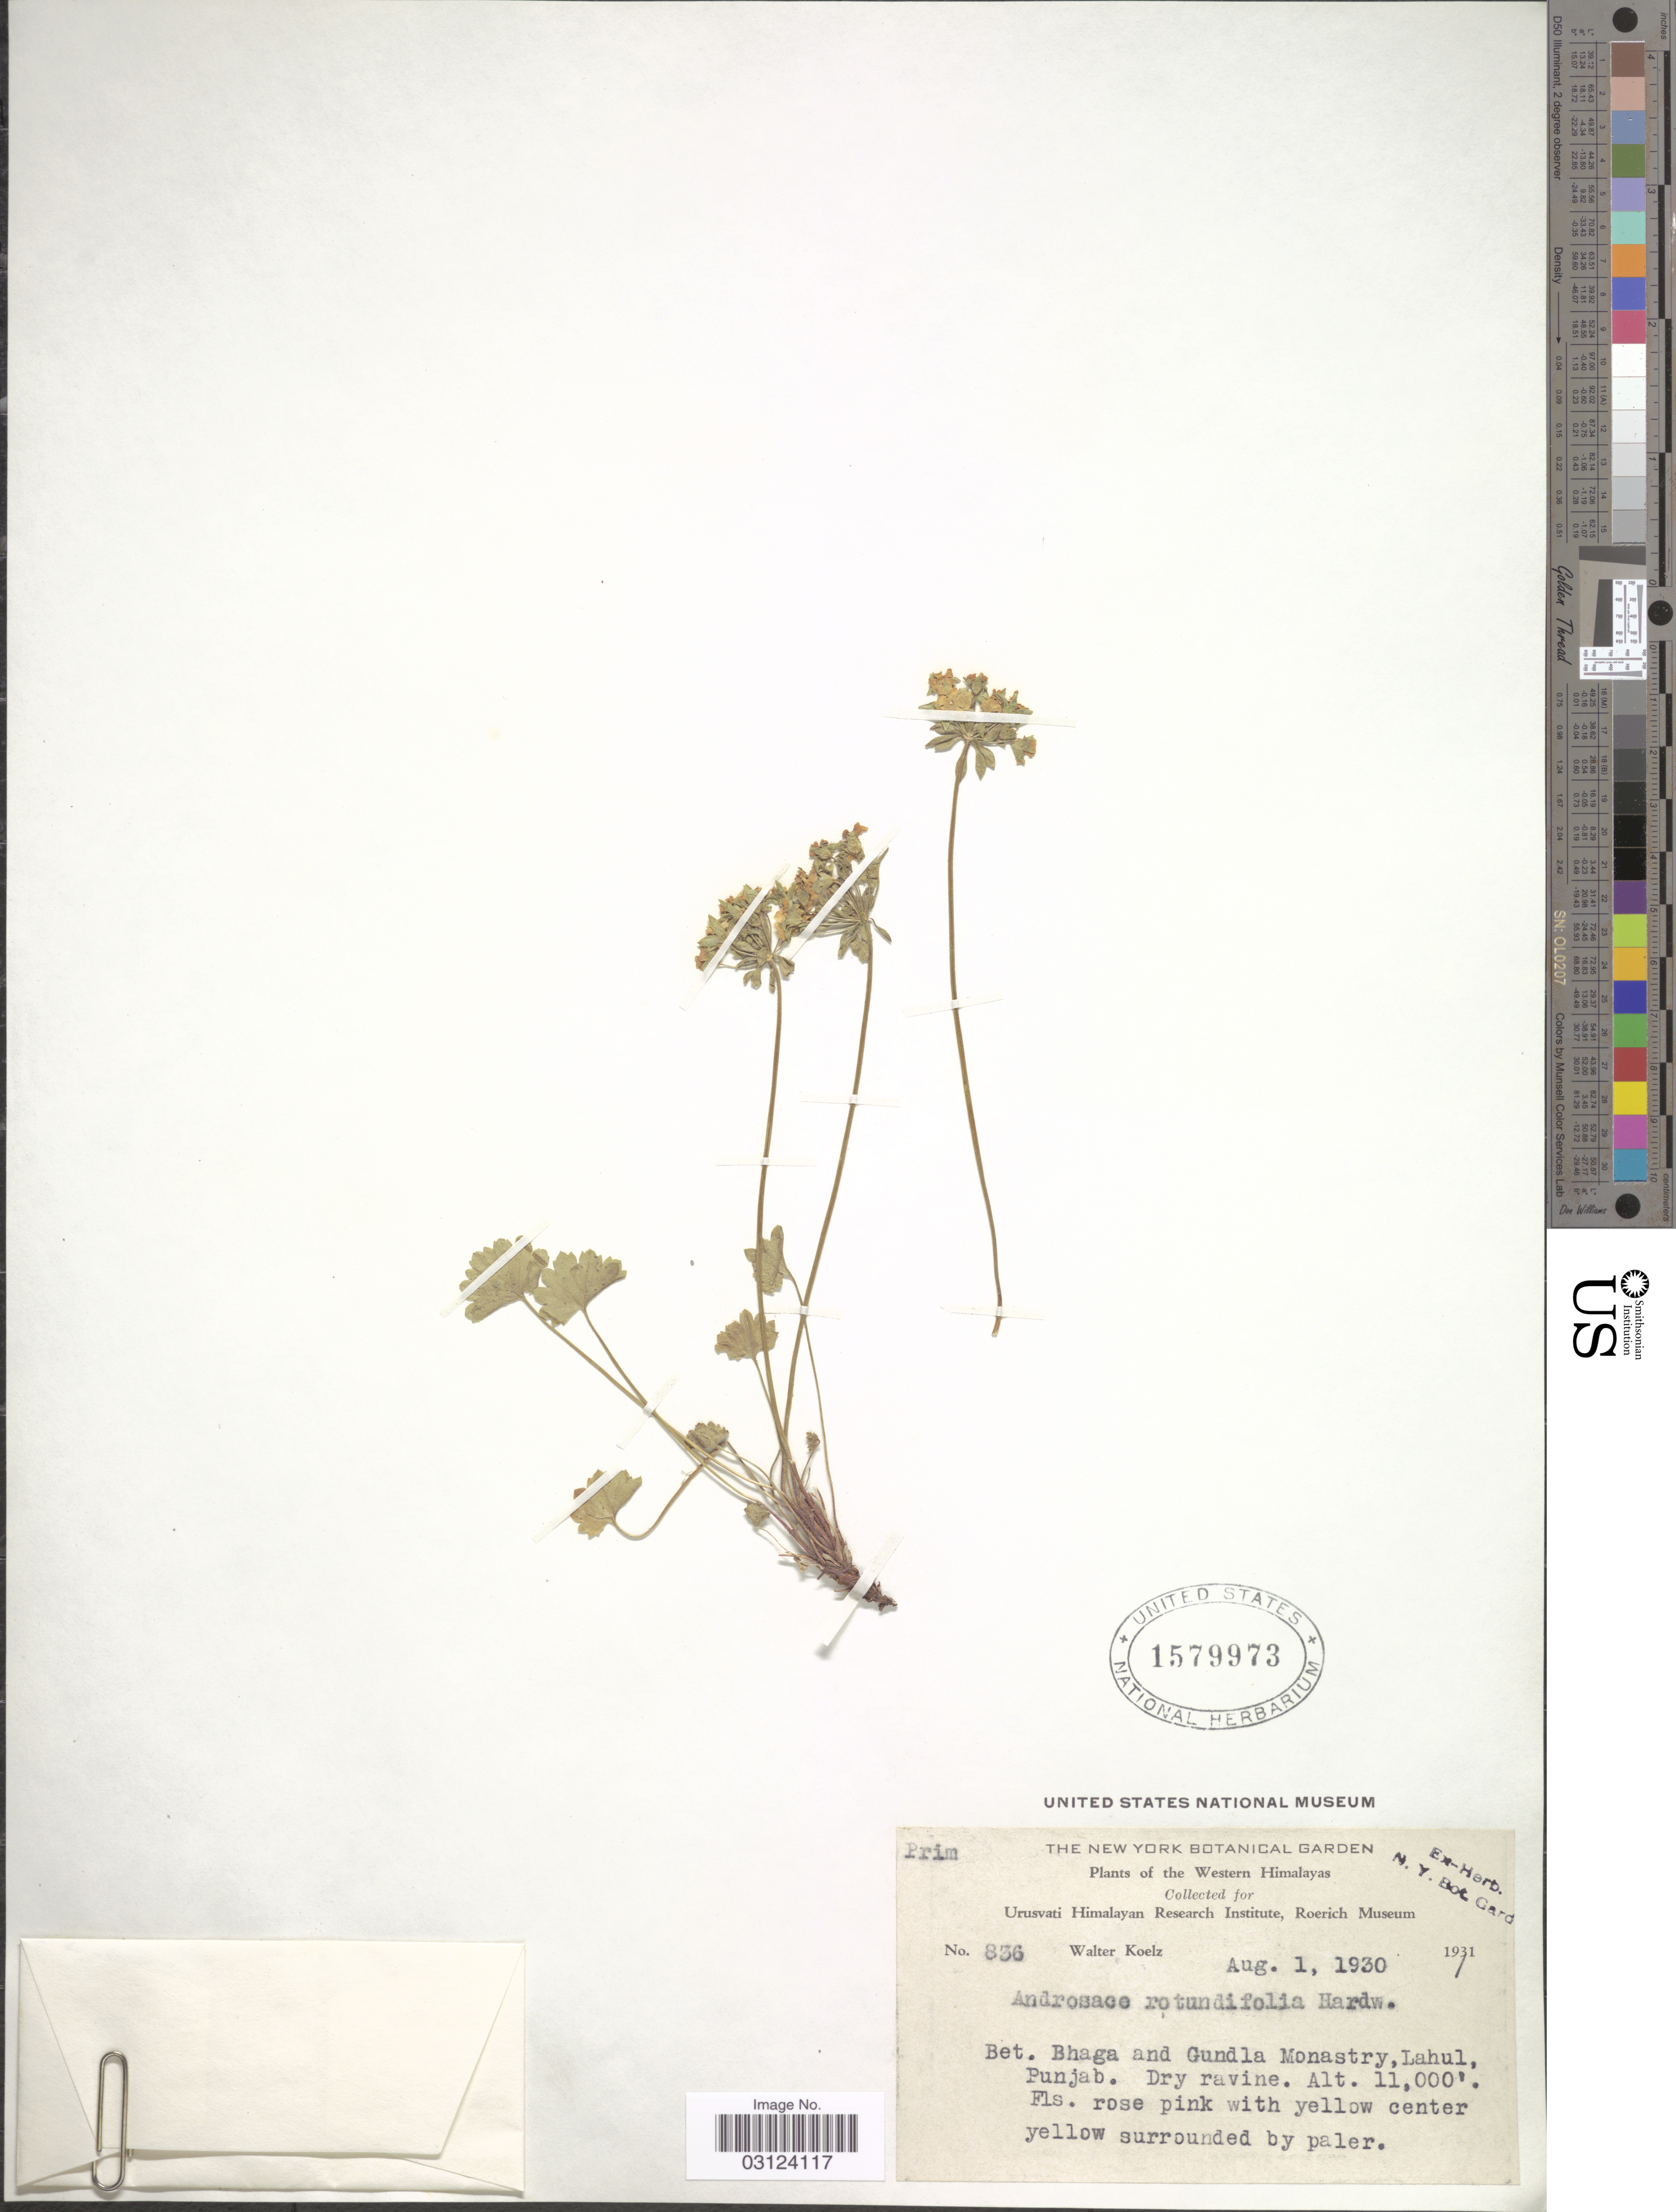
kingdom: Plantae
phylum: Tracheophyta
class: Magnoliopsida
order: Ericales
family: Primulaceae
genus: Androsace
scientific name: Androsace rotundifolia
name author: Hardw.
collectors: W. N. Koelz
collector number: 836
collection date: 1930-08-01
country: India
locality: The Western Himalayas, Bet. Bhaga and Gundla Monastry, Lahul, Punjab.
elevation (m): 3353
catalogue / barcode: US 1579973